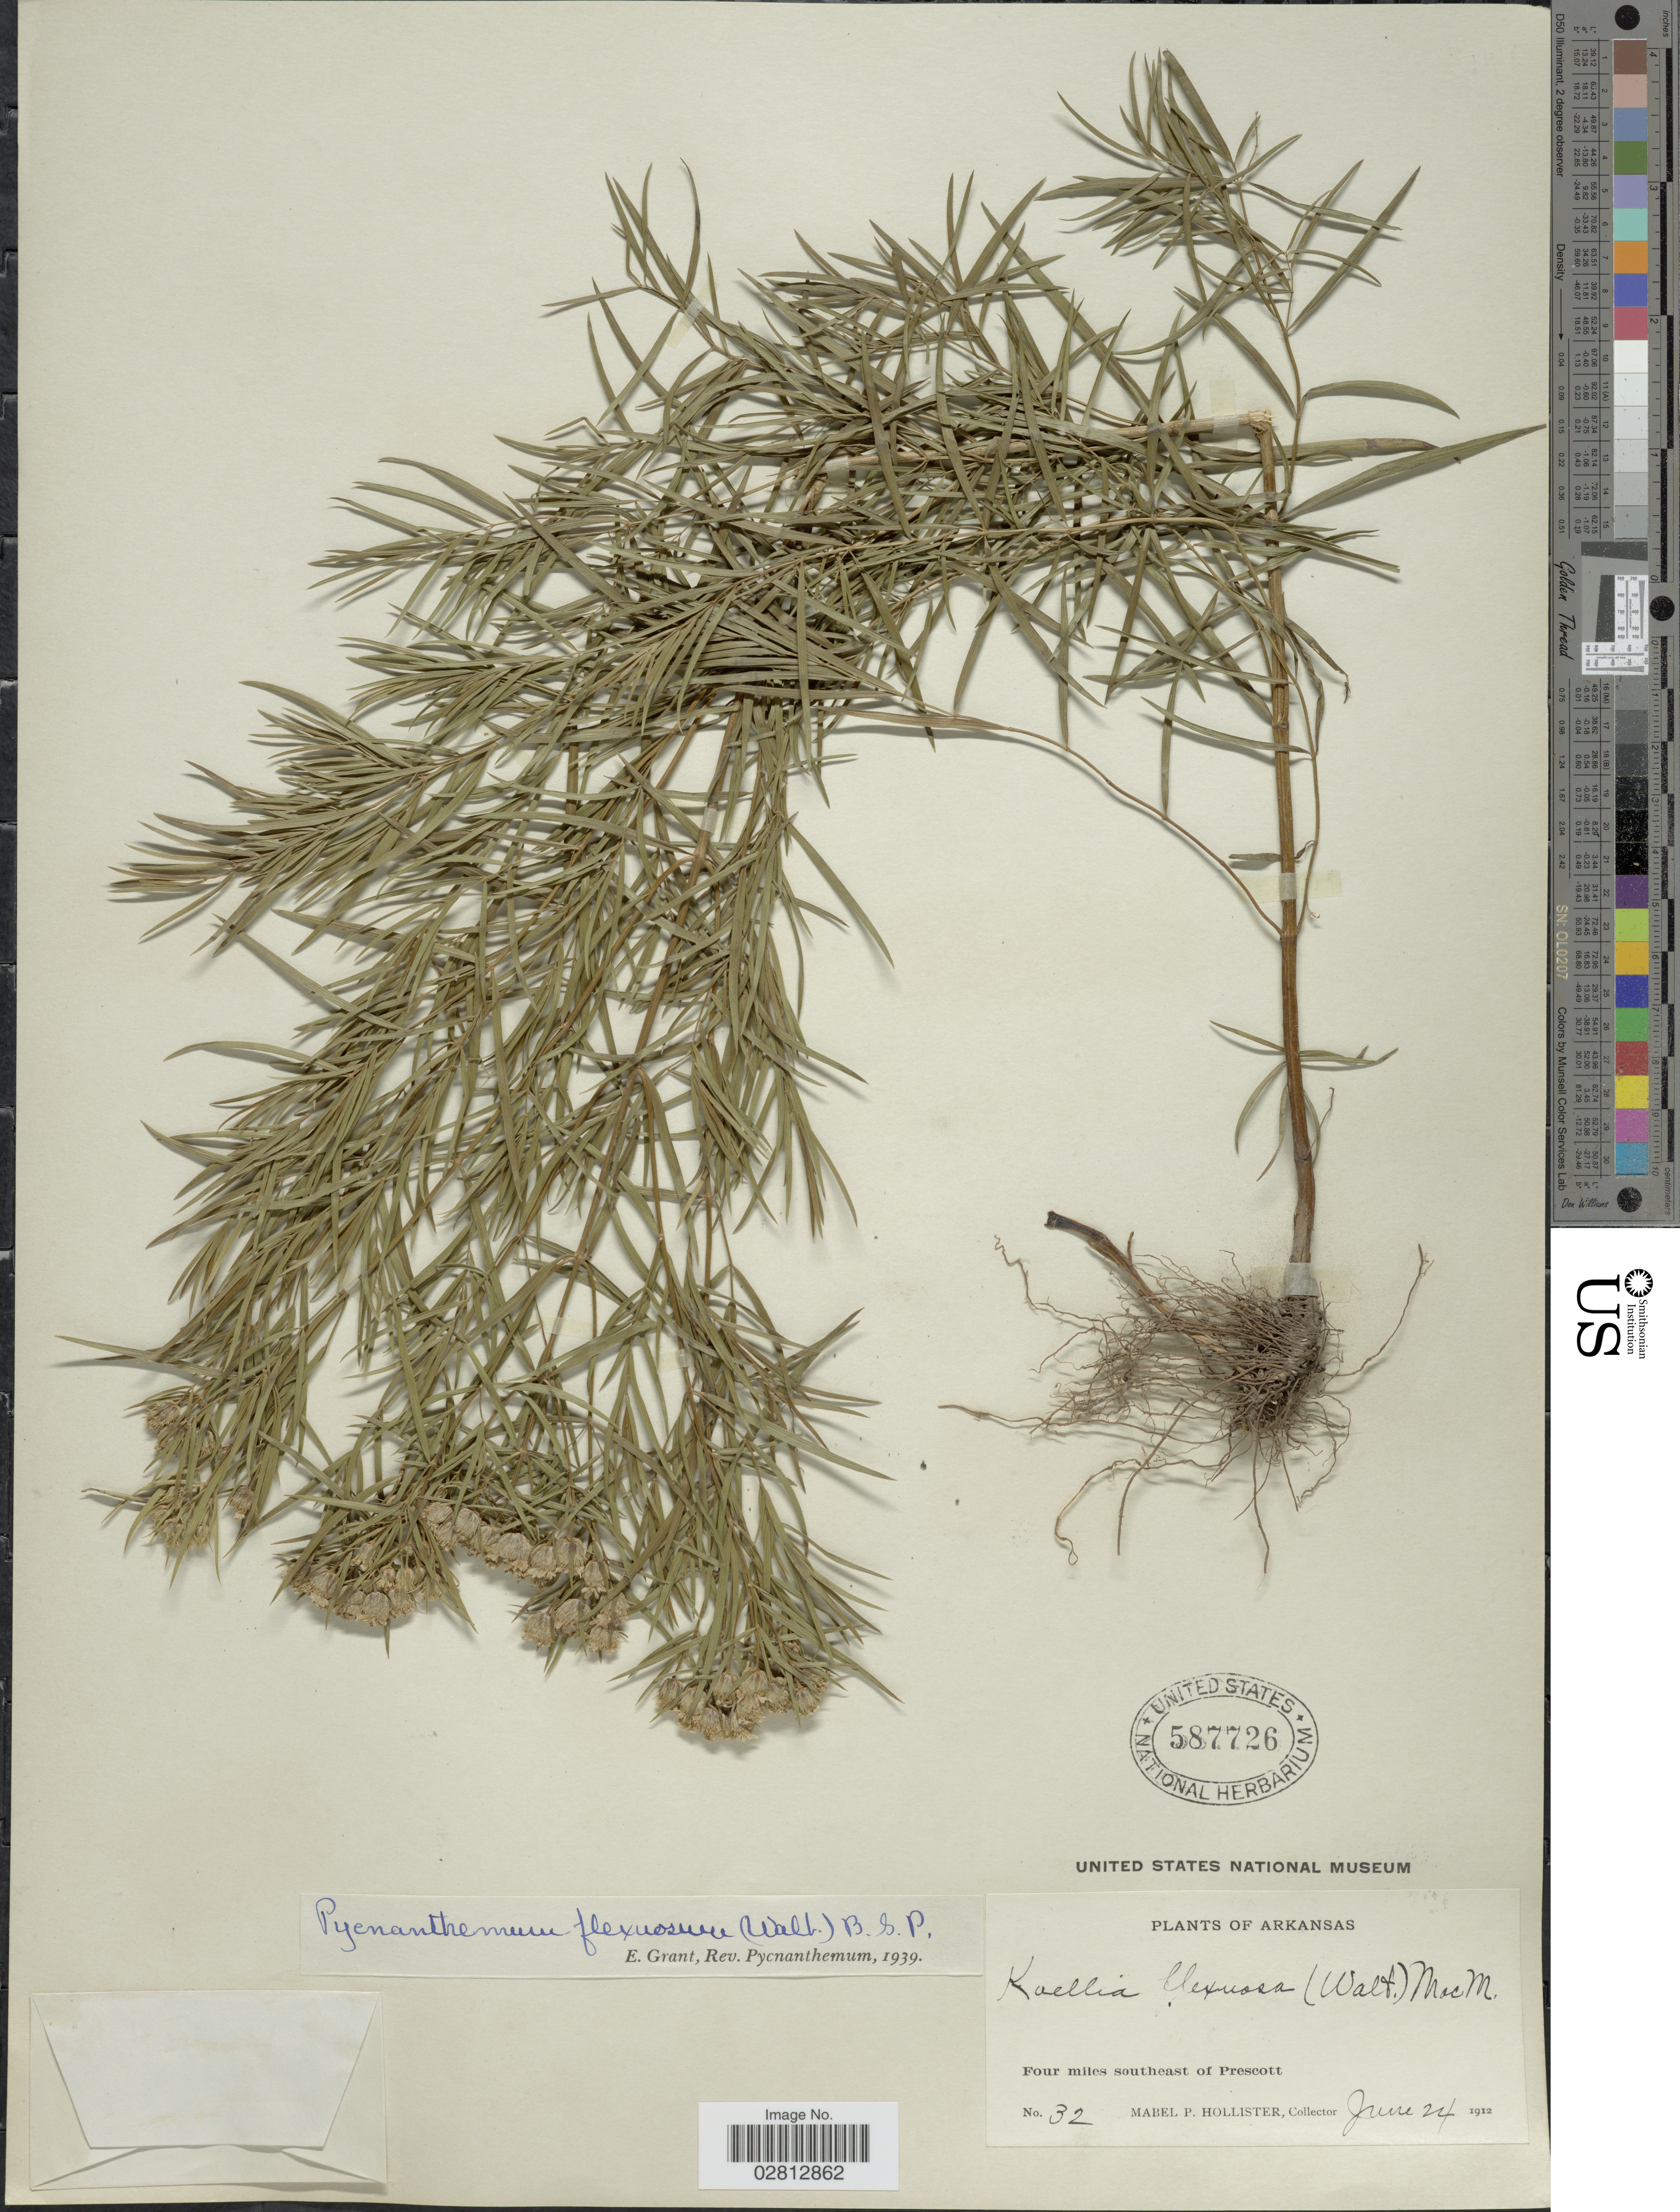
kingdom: Plantae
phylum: Tracheophyta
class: Magnoliopsida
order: Lamiales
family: Lamiaceae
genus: Pycnanthemum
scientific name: Pycnanthemum tenuifolium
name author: Schrad.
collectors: M. Hollister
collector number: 32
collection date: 1912-06-24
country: United States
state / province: Arkansas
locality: Four miles southeast of Prescott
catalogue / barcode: US 587726